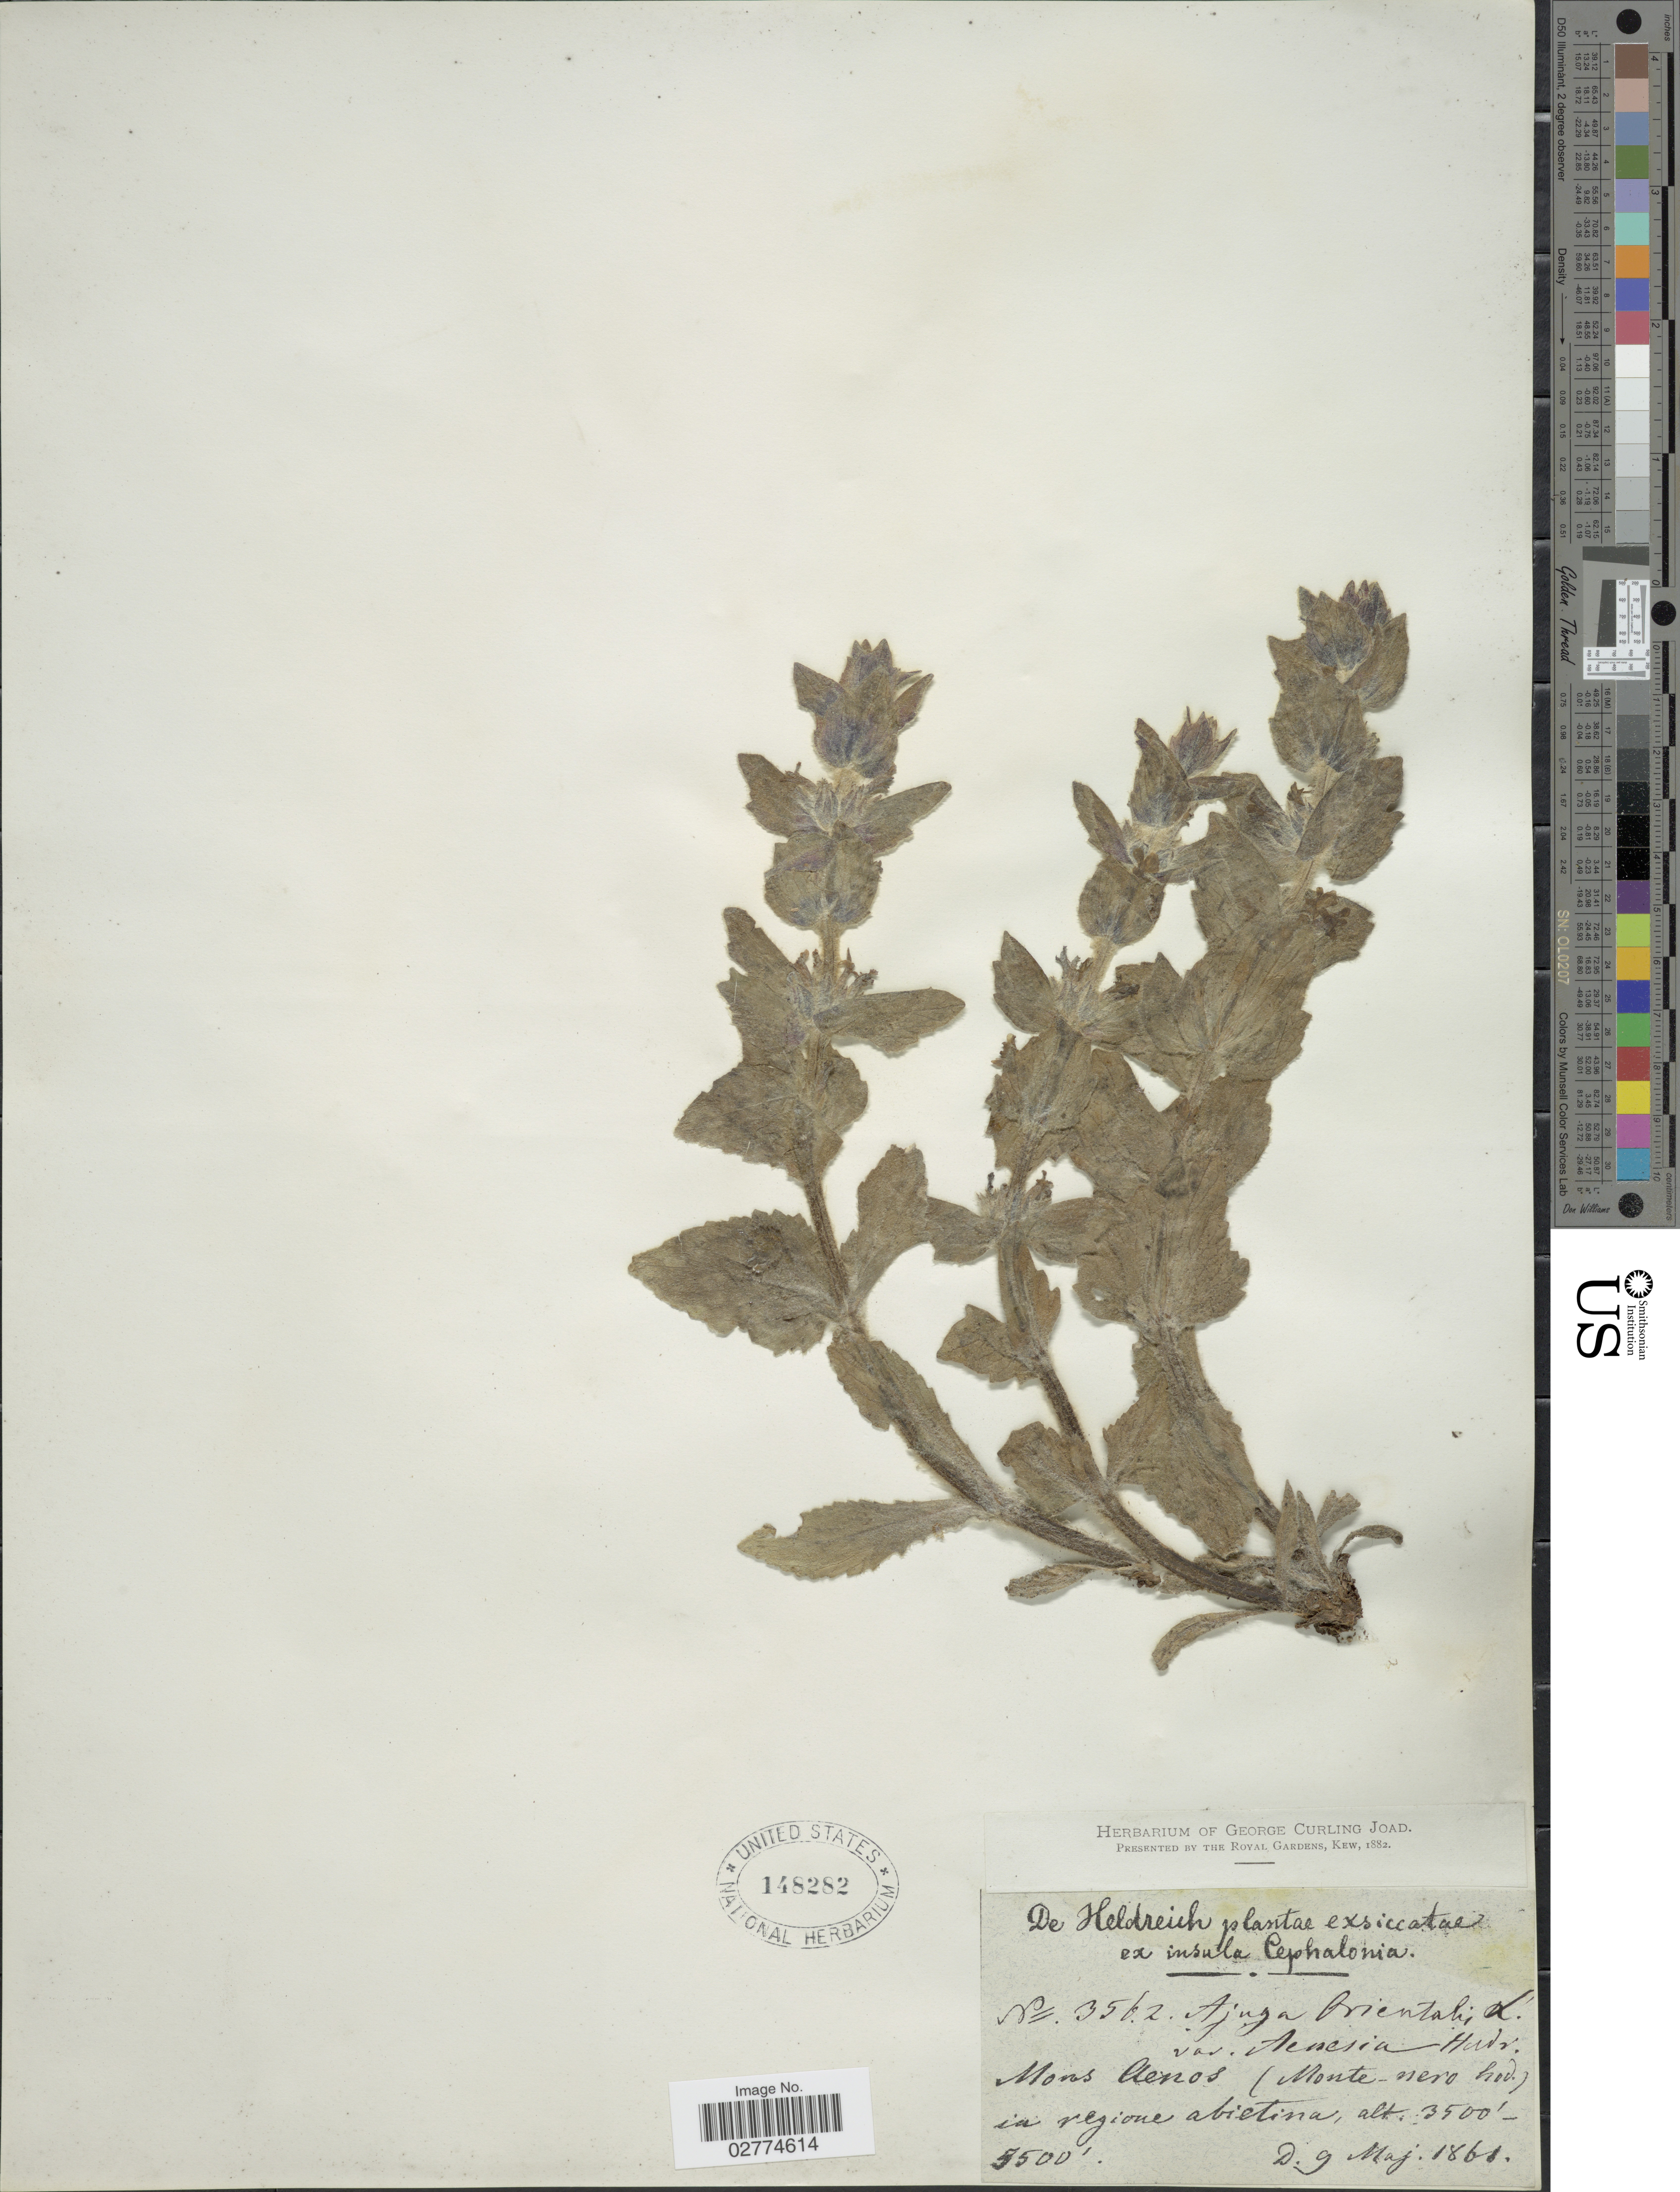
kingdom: Plantae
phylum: Tracheophyta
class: Magnoliopsida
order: Lamiales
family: Lamiaceae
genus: Ajuga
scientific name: Ajuga orientalis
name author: L.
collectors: -. De Heldreich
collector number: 3562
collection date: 1961-05-09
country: Greece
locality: Ex insula Cephalonia. Mons Aenos (Monte-nero hod.) in regione abietina.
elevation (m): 1067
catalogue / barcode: US 148282